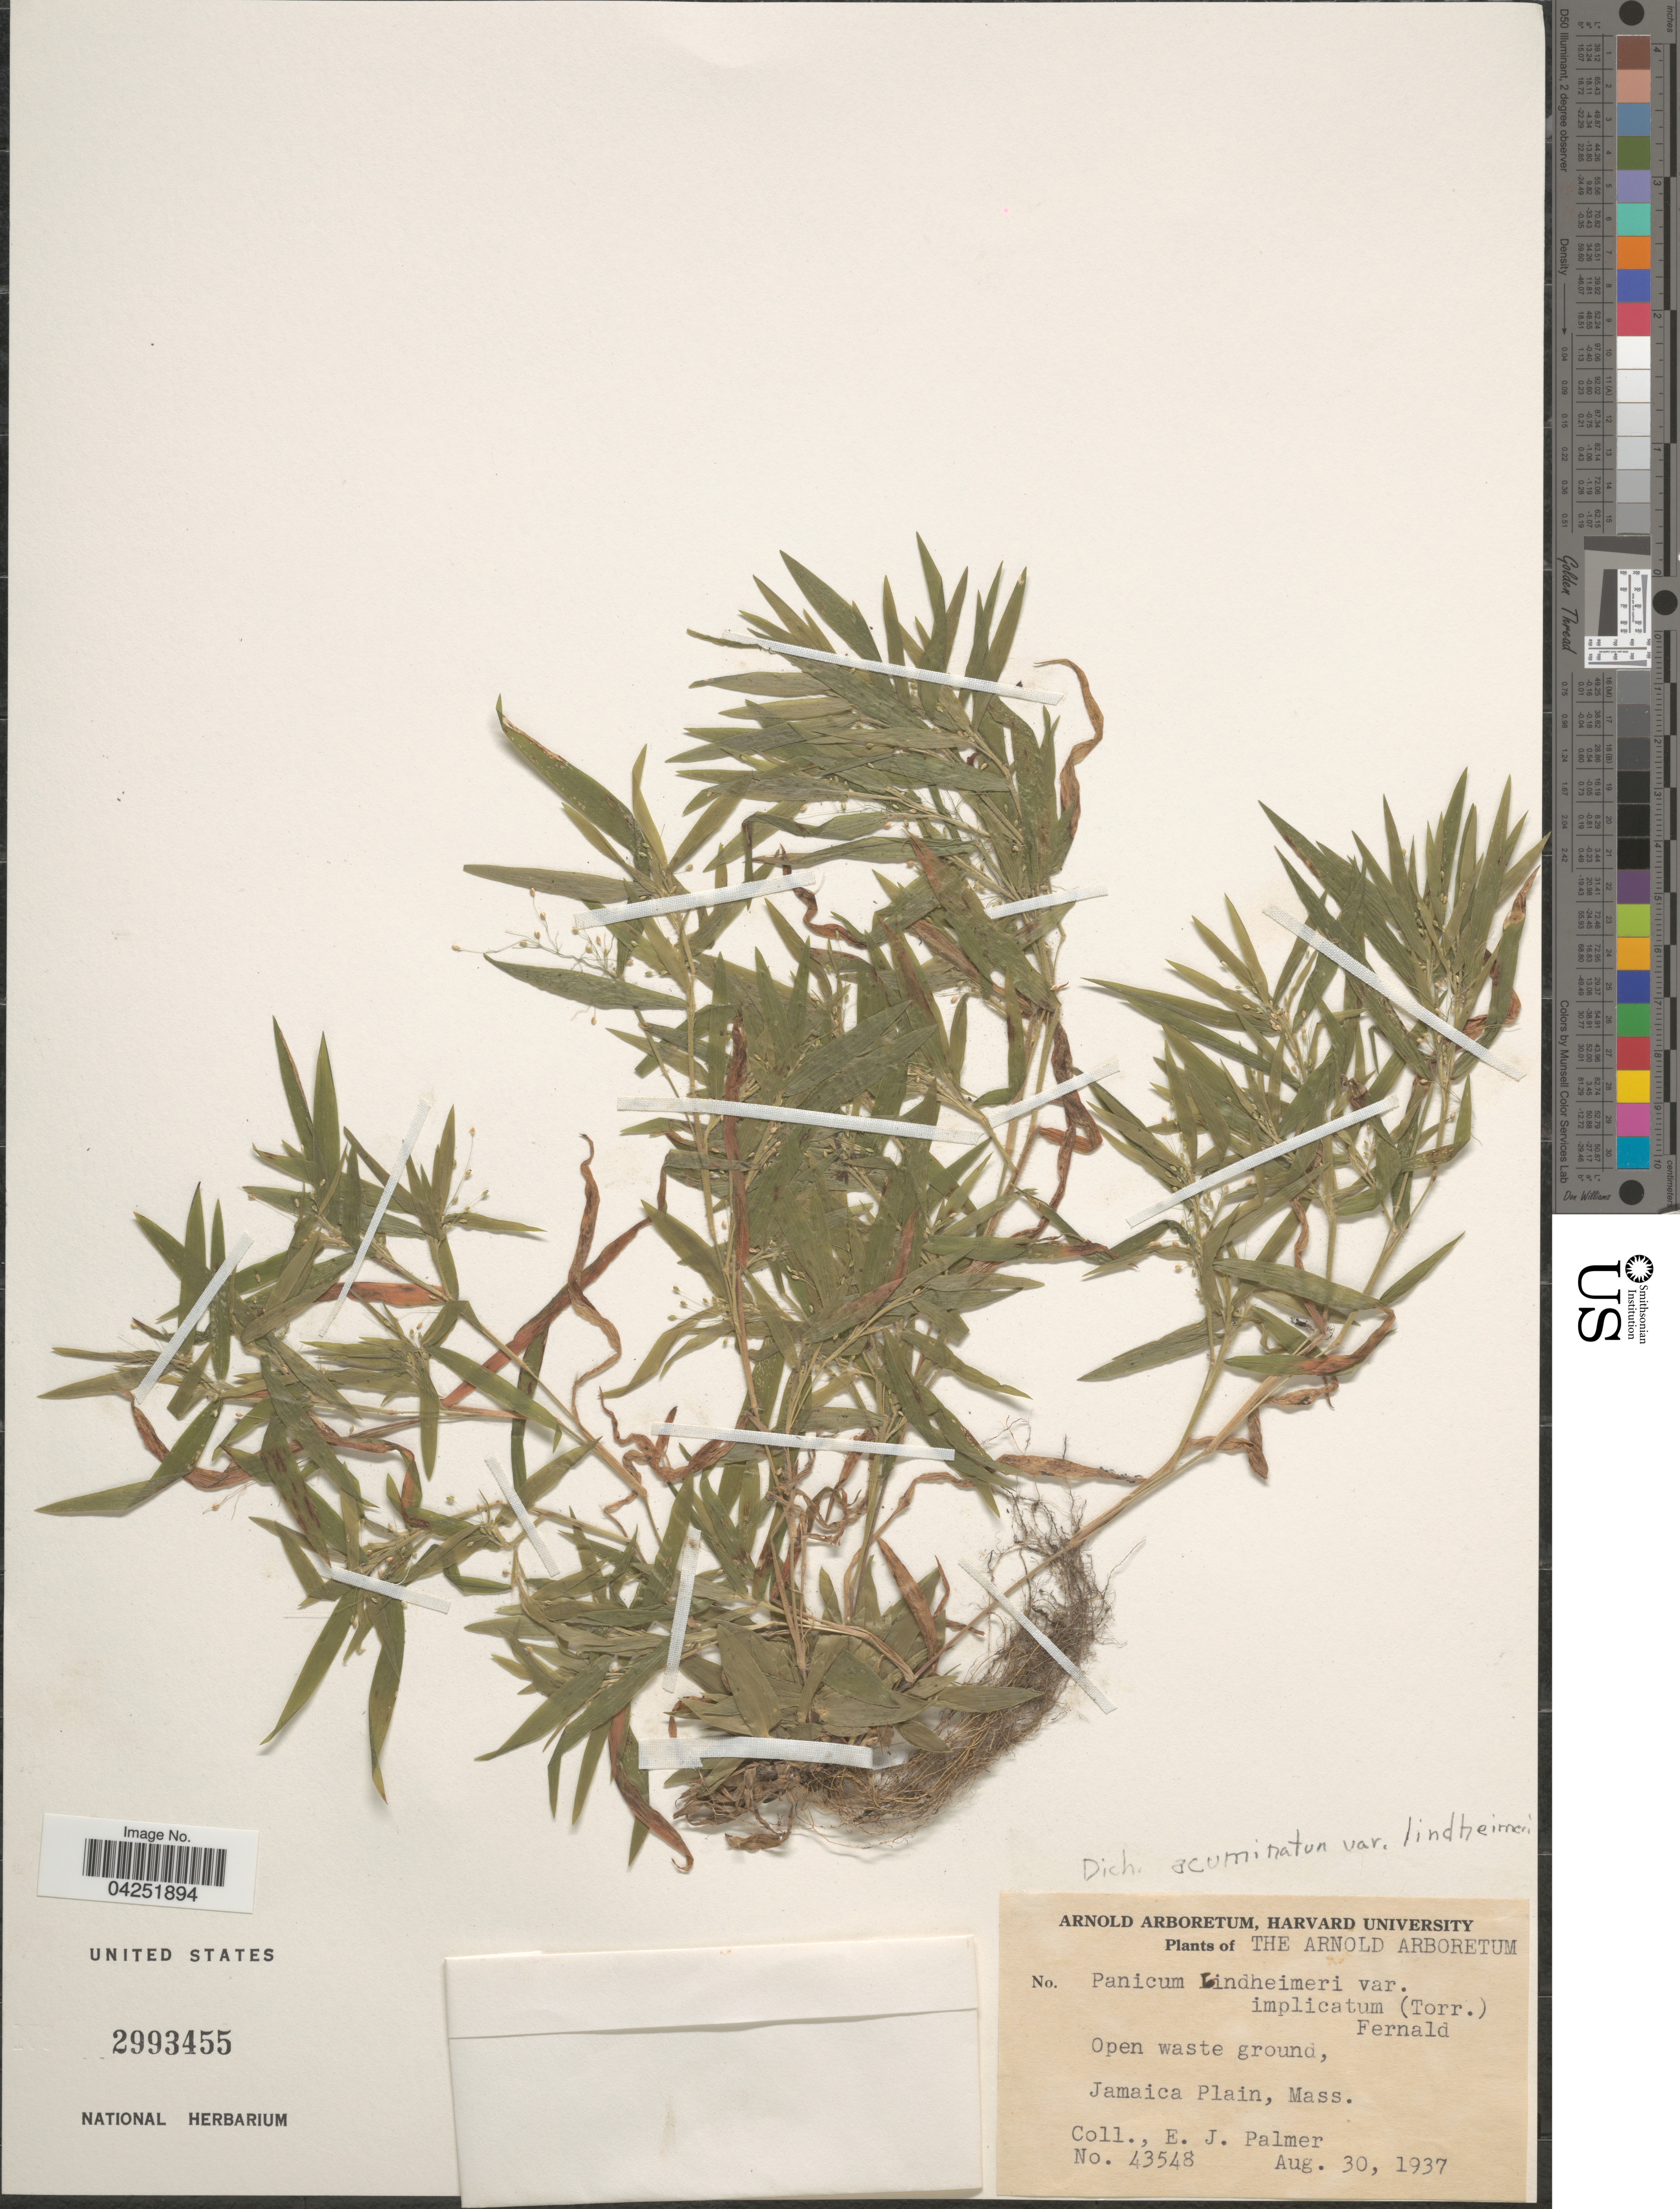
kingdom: Plantae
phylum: Tracheophyta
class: Liliopsida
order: Poales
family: Poaceae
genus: Dichanthelium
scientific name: Dichanthelium acuminatum var. lindheimeri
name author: (Nash) Gould & C.A. Clark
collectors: E. J. Palmer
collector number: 43548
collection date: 1937-08-30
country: United States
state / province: Massachusetts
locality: The Arnold Arboretum. Open waste ground, Jamaica Plain.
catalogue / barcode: US 2993455